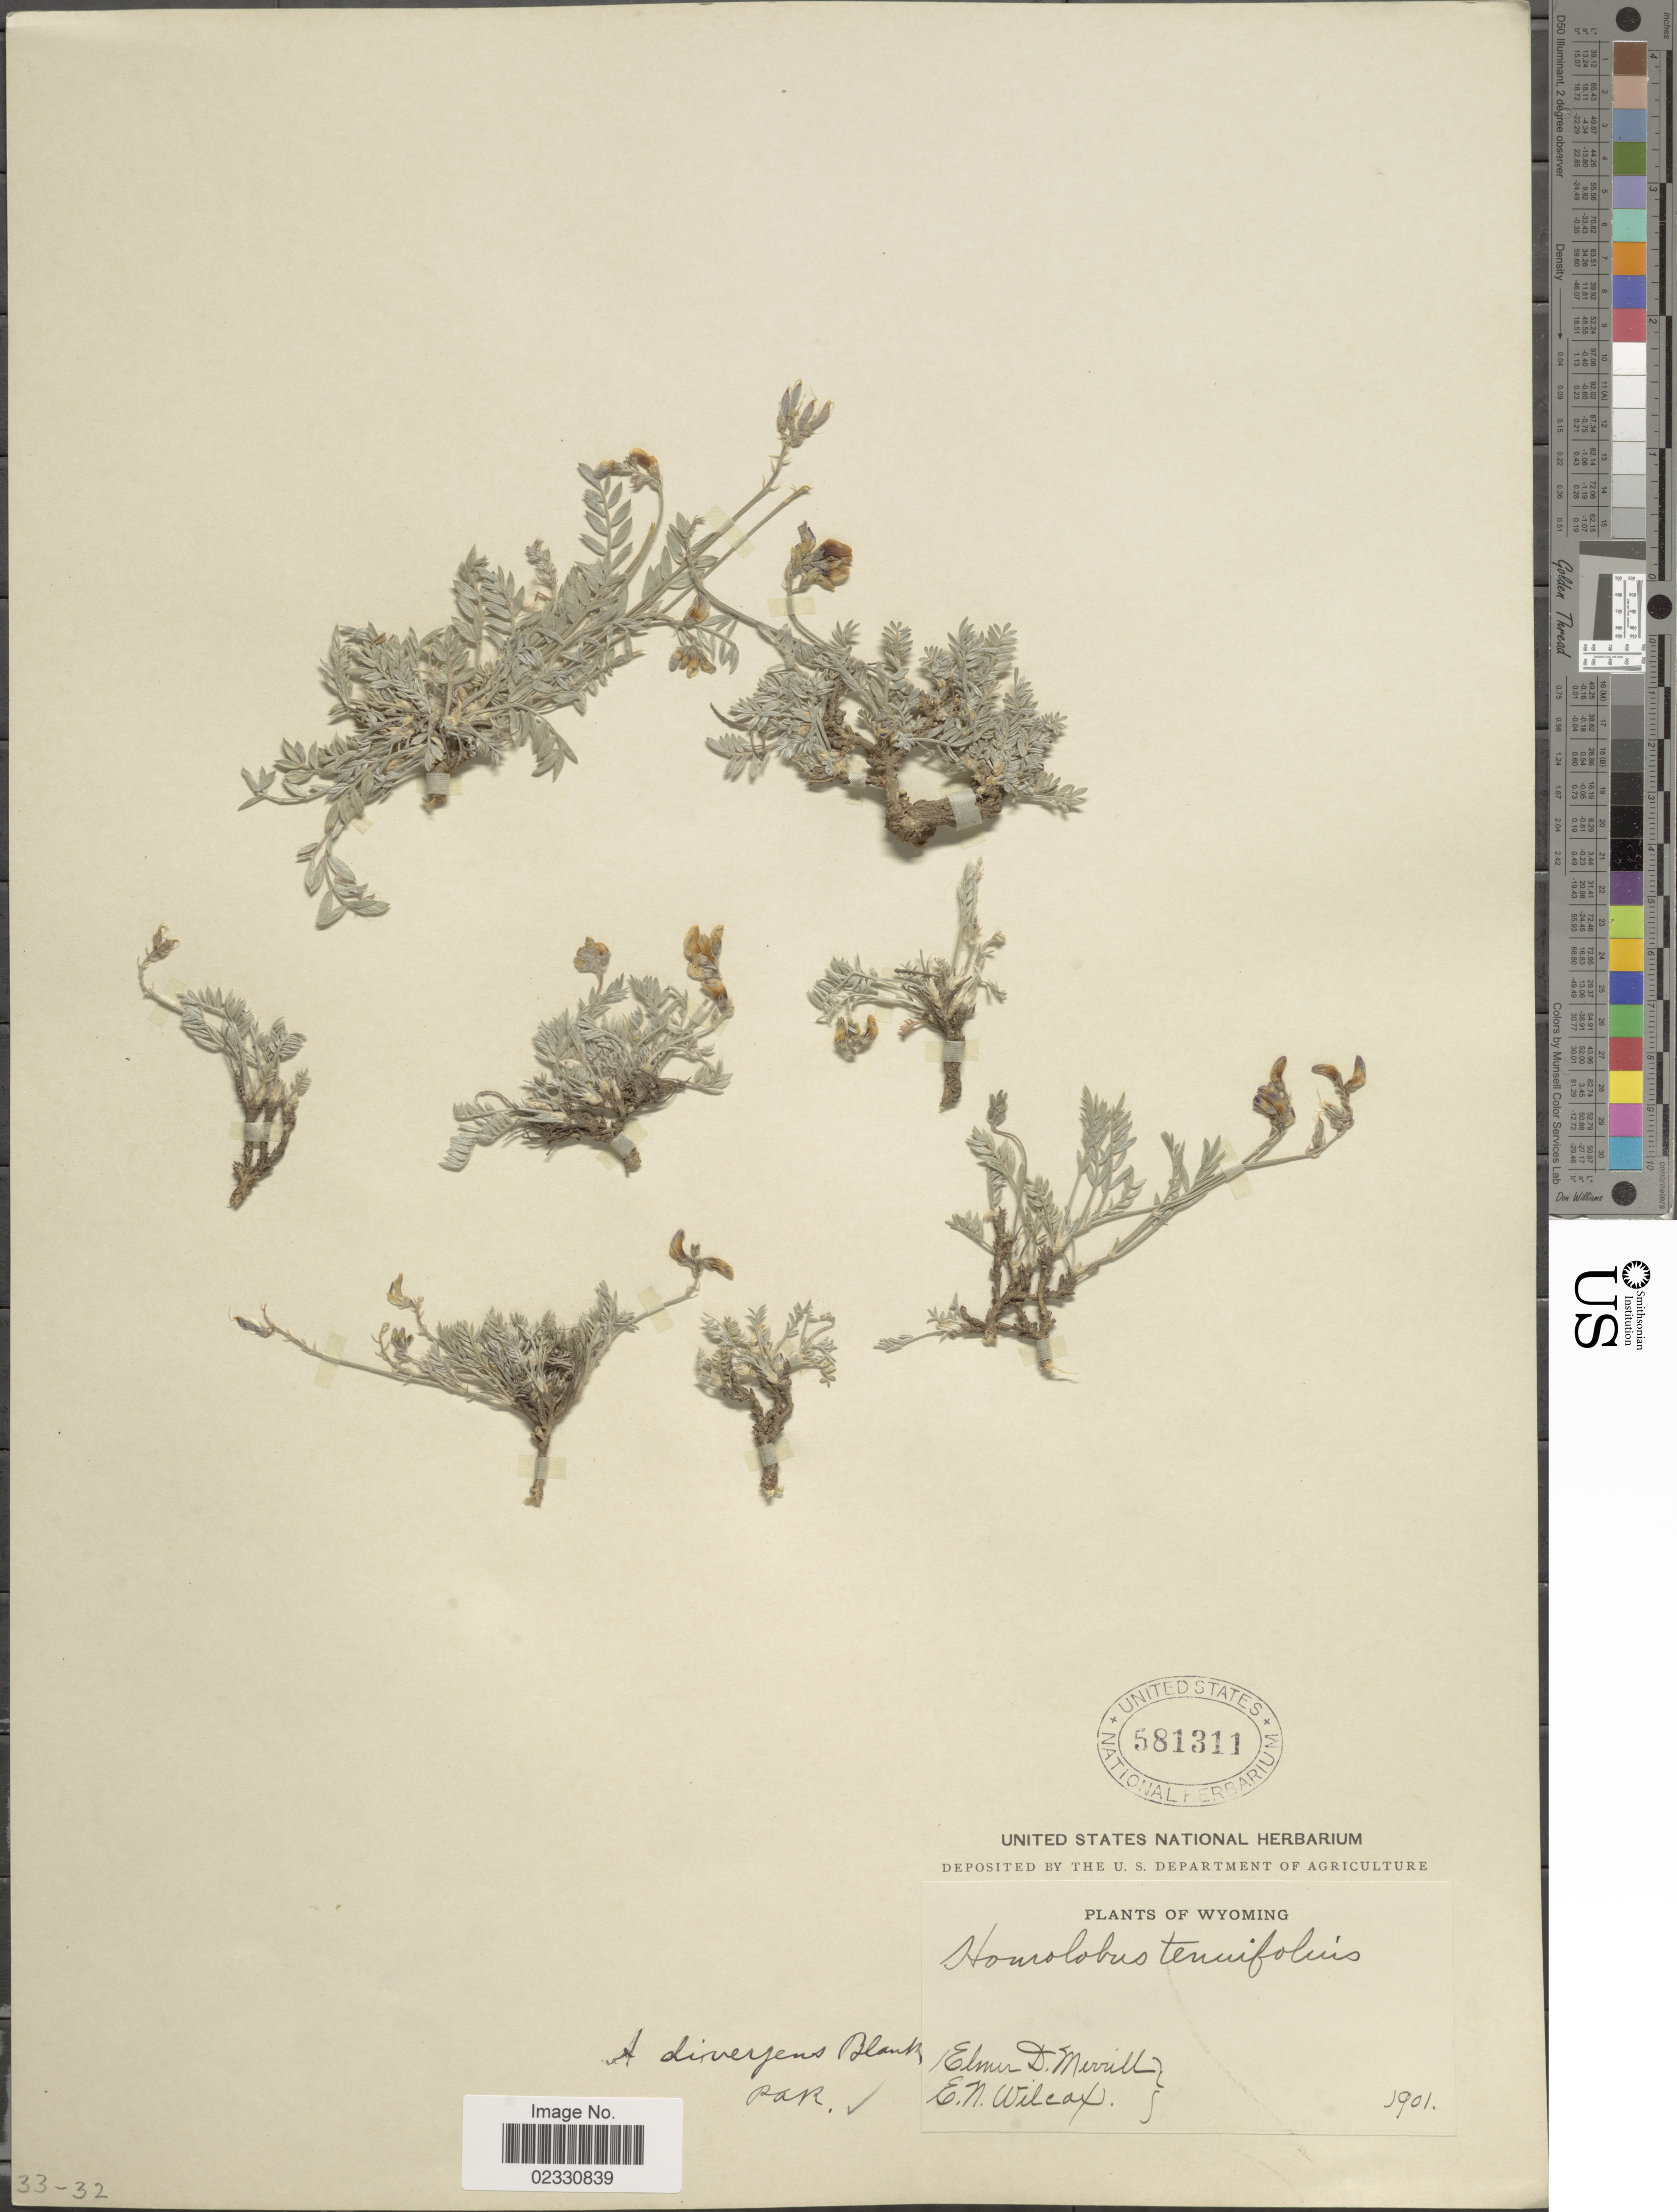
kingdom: Plantae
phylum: Tracheophyta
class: Magnoliopsida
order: Fabales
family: Fabaceae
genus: Astragalus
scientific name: Astragalus divergens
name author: Blank.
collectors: E. D. Merrill & E. Wilcox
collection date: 1901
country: United States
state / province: Wyoming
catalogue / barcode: US 581311